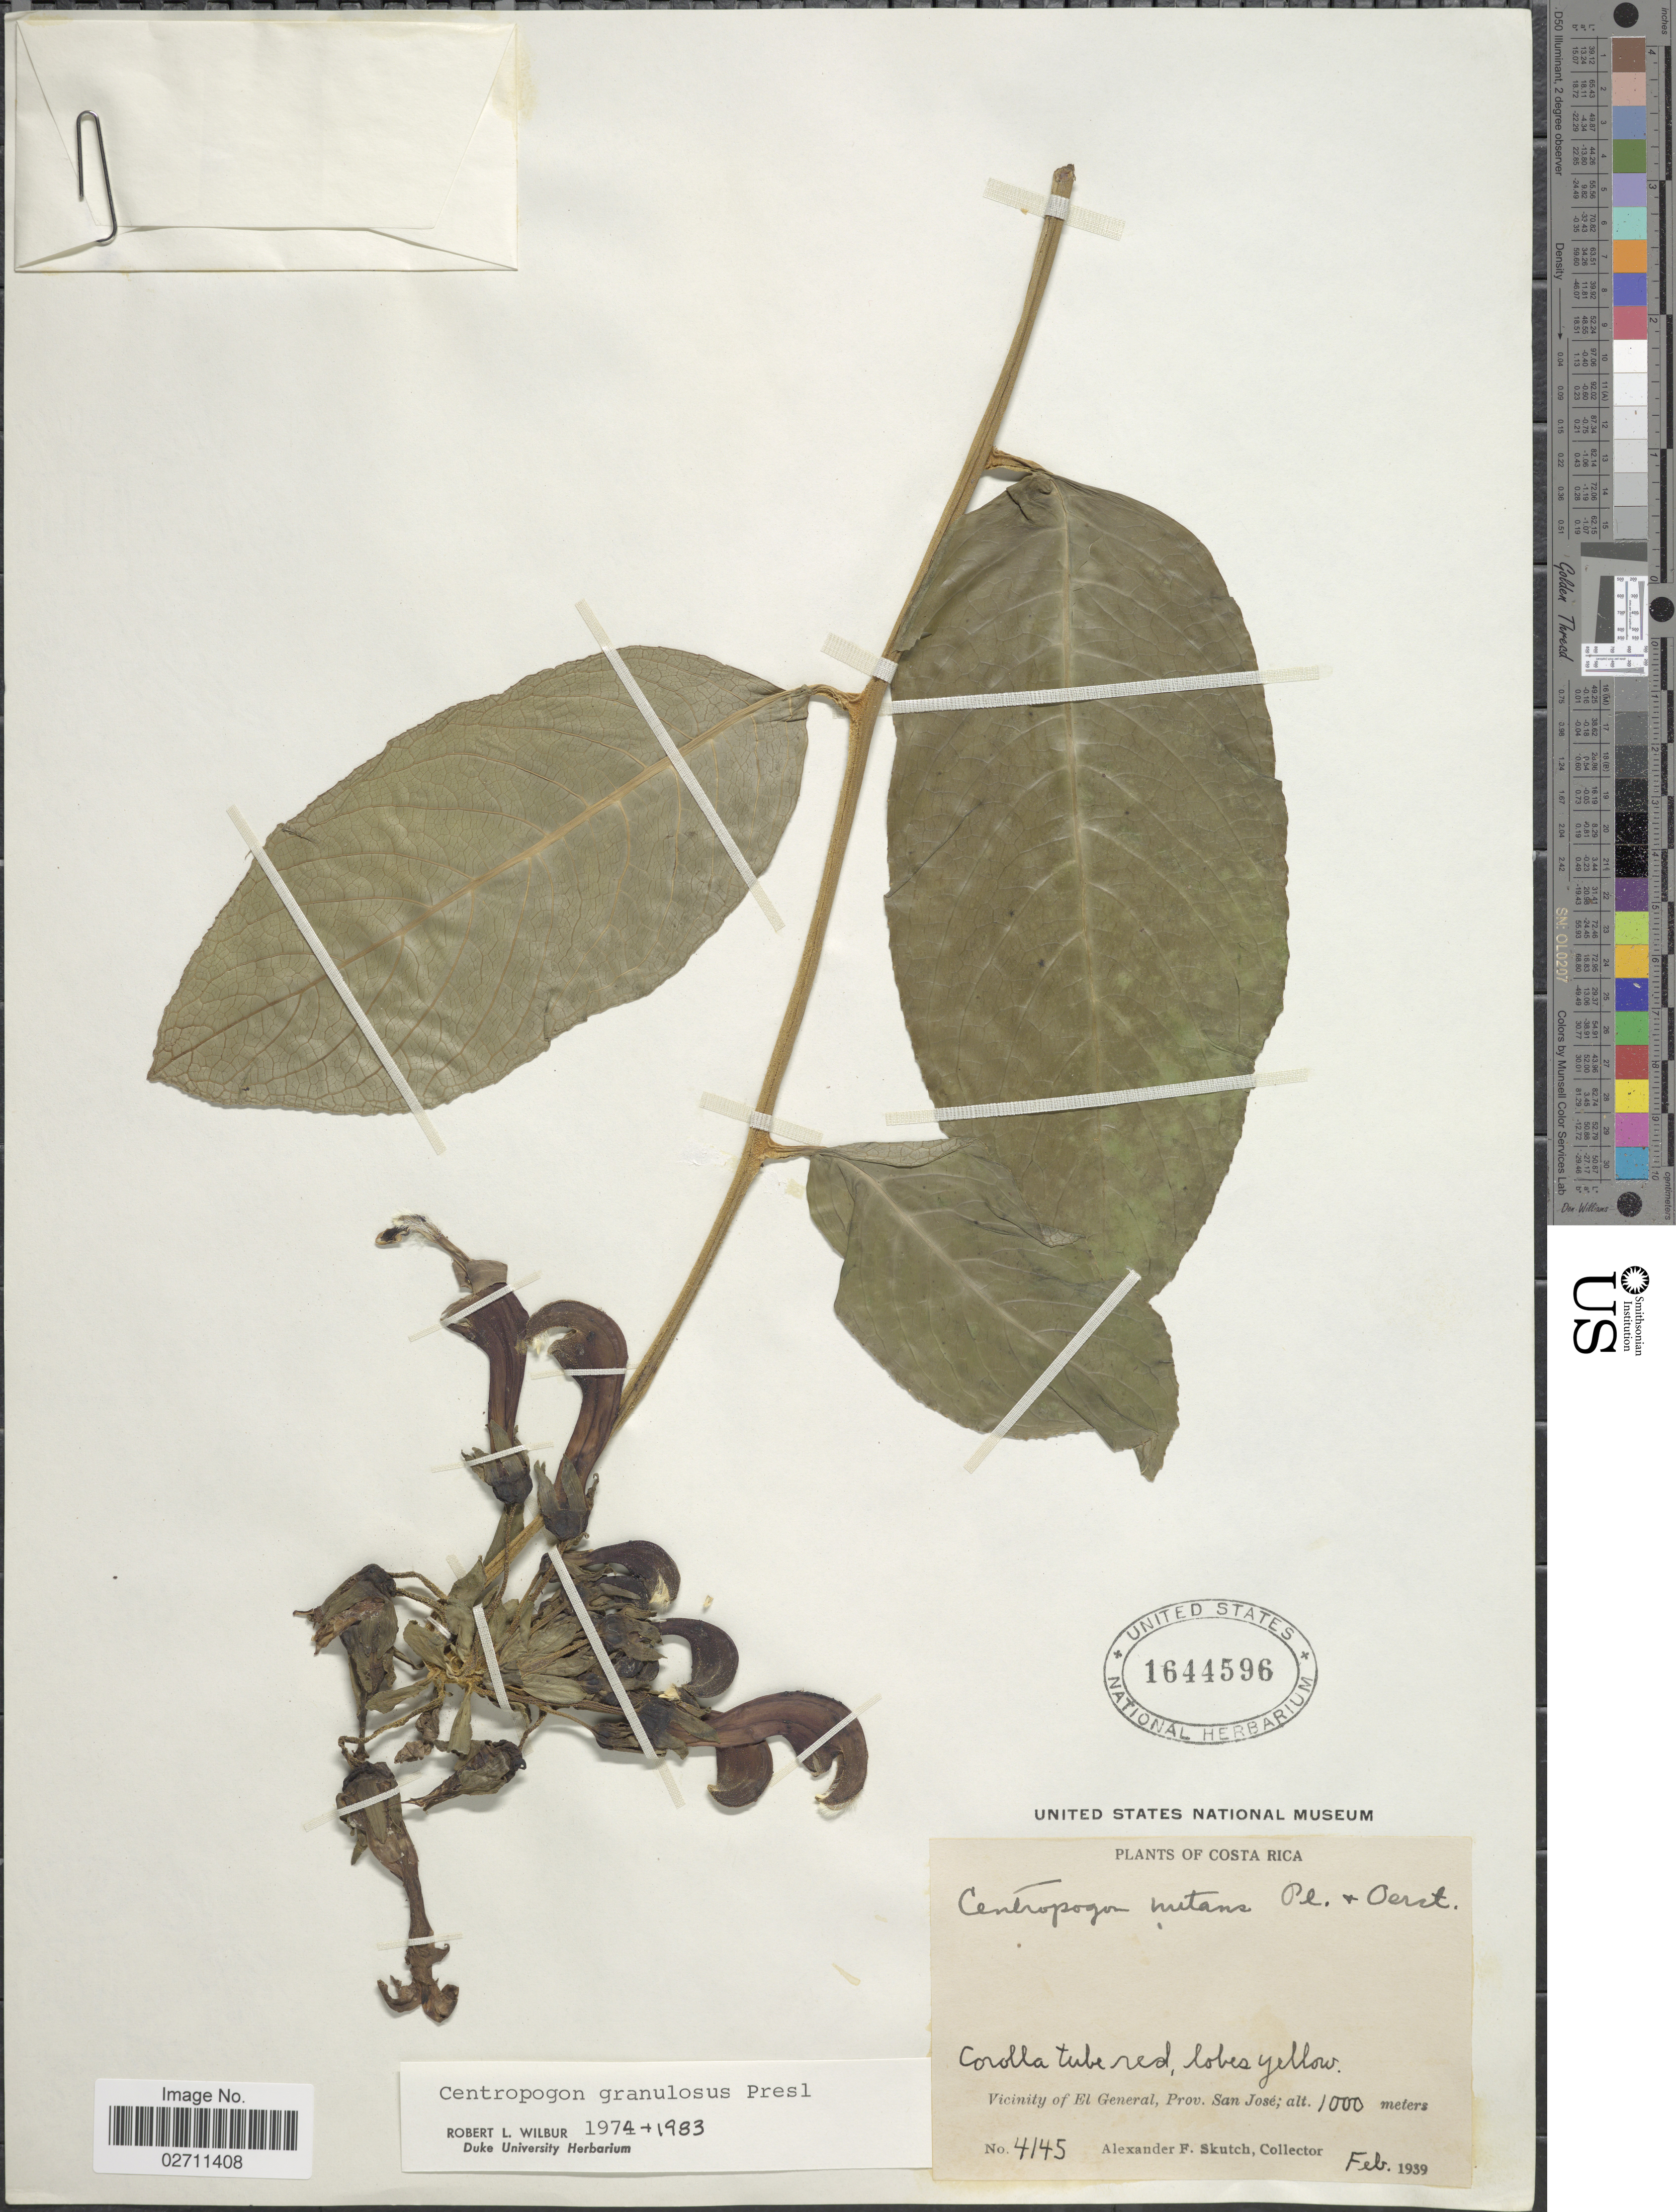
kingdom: Plantae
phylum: Tracheophyta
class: Magnoliopsida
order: Asterales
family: Campanulaceae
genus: Centropogon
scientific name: Centropogon granulosus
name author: C. Presl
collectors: A. F. Skutch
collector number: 4145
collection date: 1939-02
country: Costa Rica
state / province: San José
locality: Vicinity of El General.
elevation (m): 1000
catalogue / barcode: US 1644596